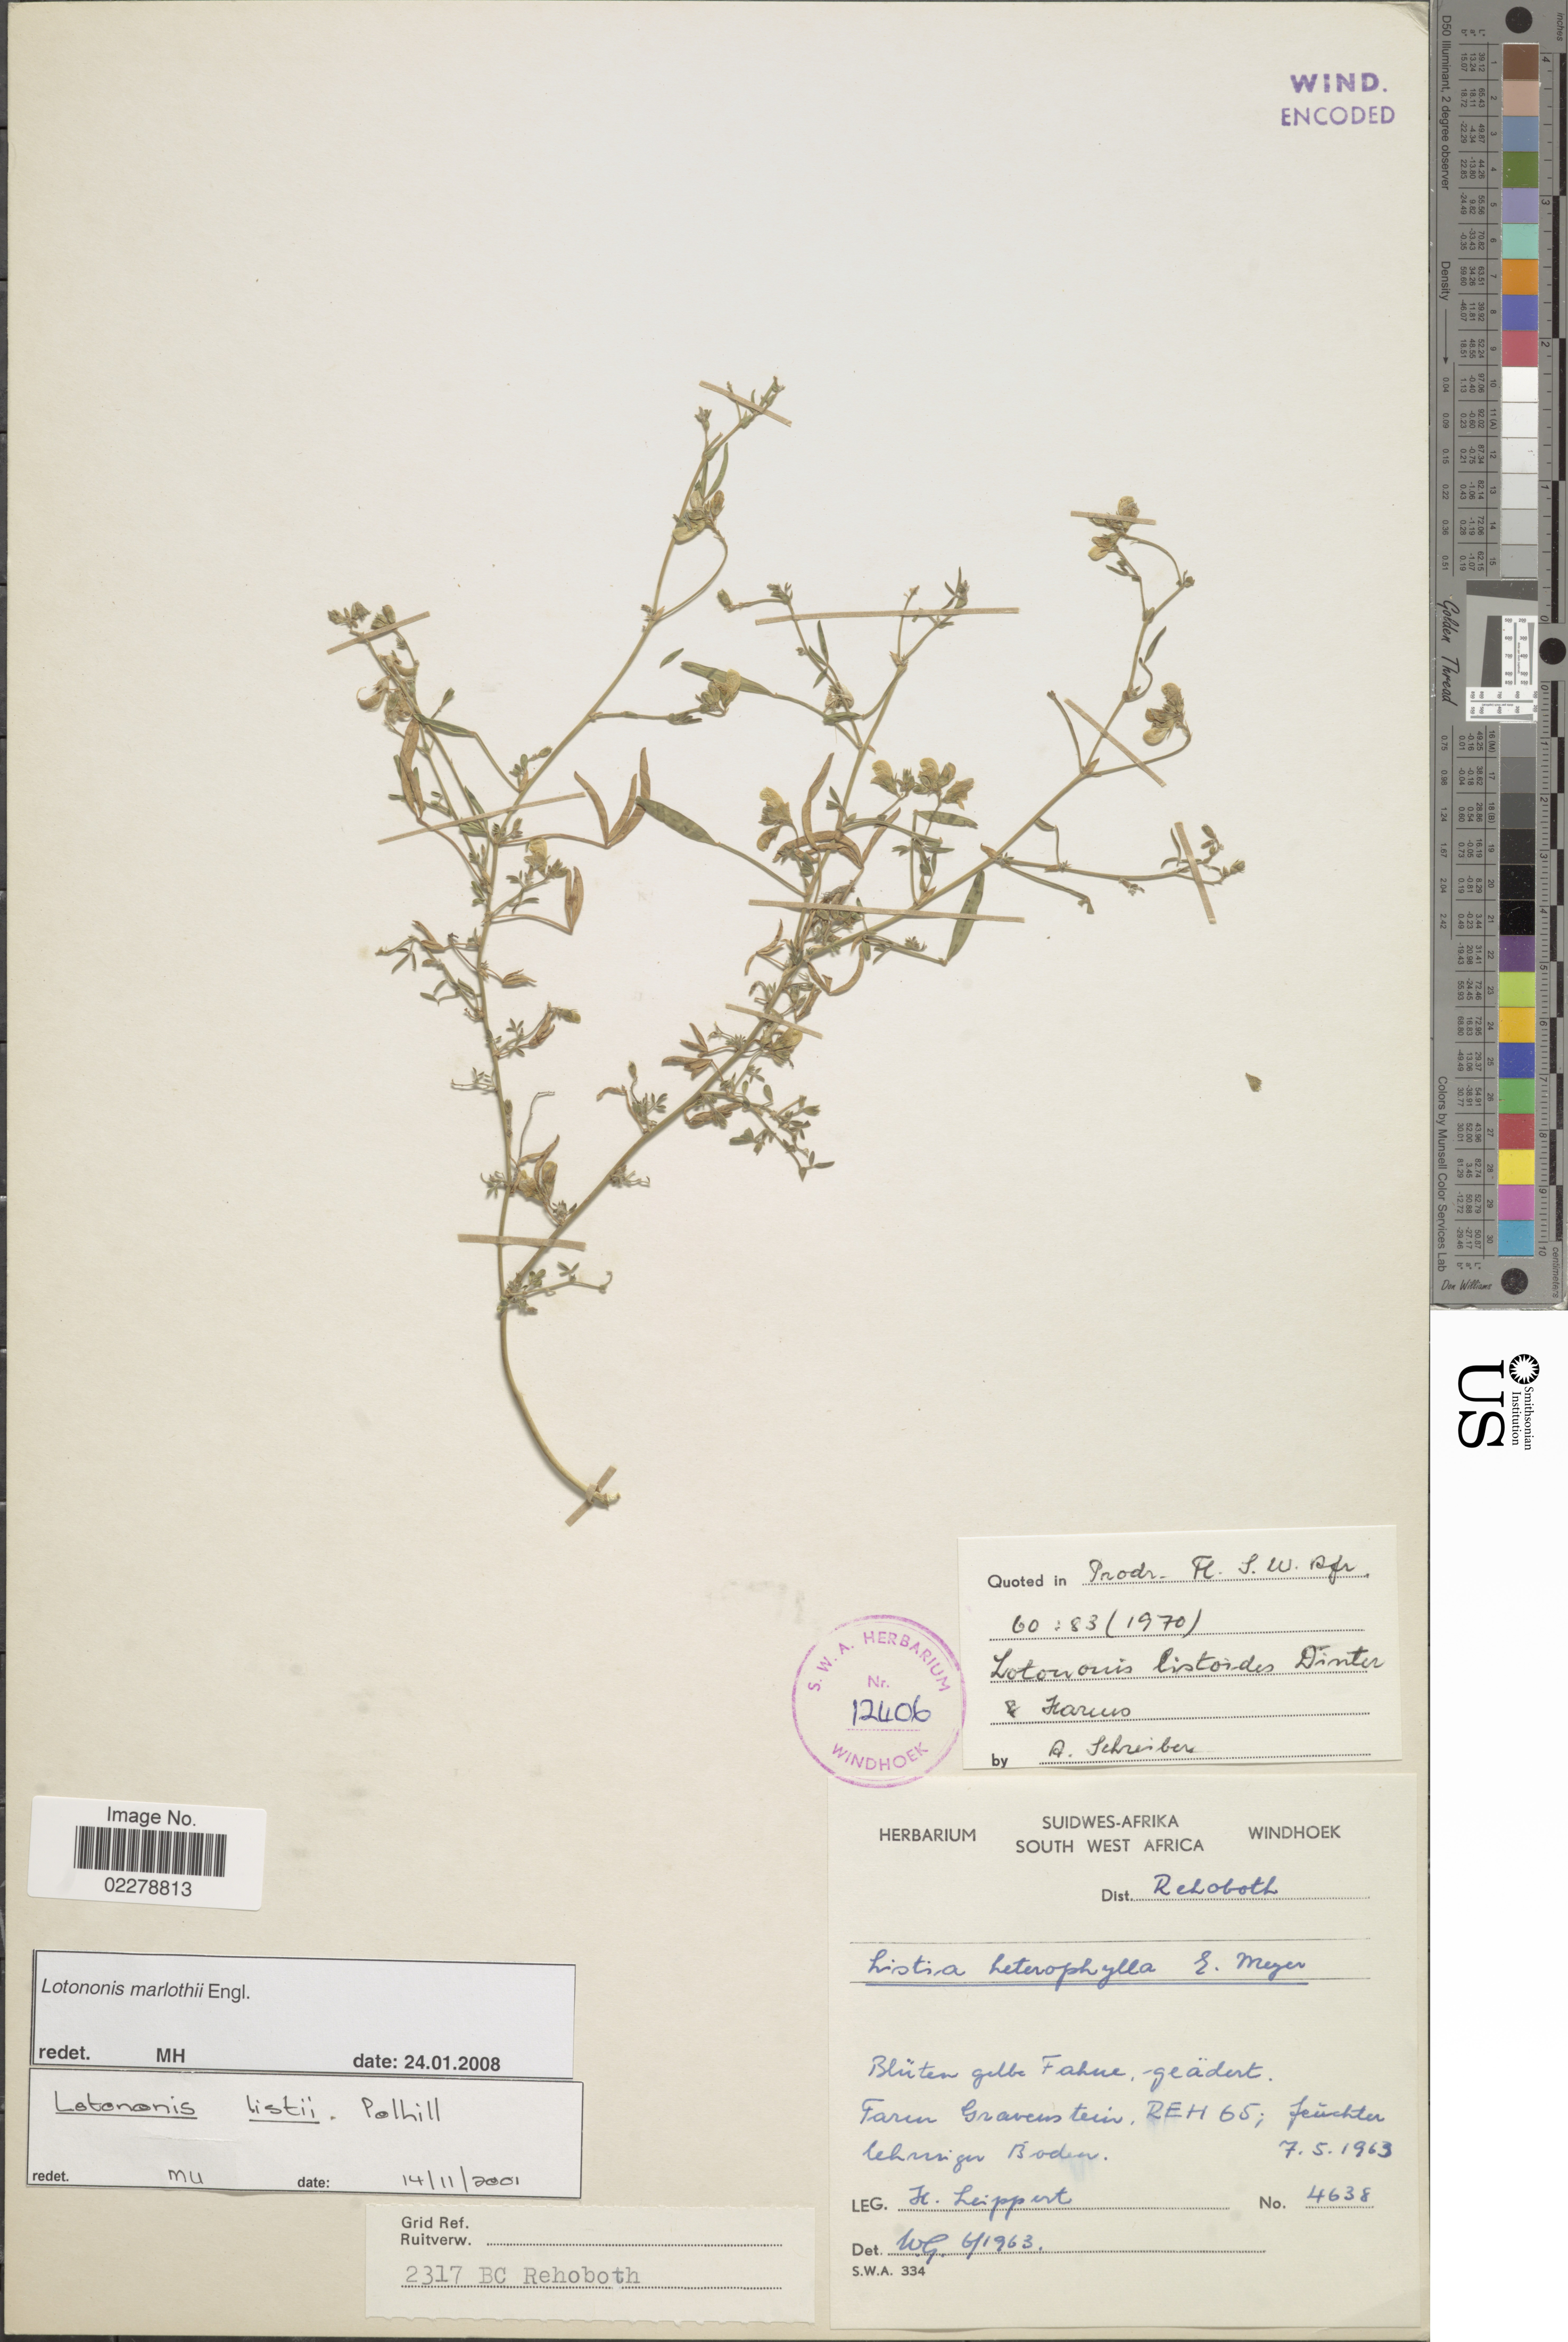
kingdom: Plantae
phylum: Tracheophyta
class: Magnoliopsida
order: Fabales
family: Fabaceae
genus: Lotononis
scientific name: Lotononis marlothii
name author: Engl.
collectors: H. Leippert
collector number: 4638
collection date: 1963-05-07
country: Namibia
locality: Dist. Rehoboth. Farm Gravenstein, REH 65.